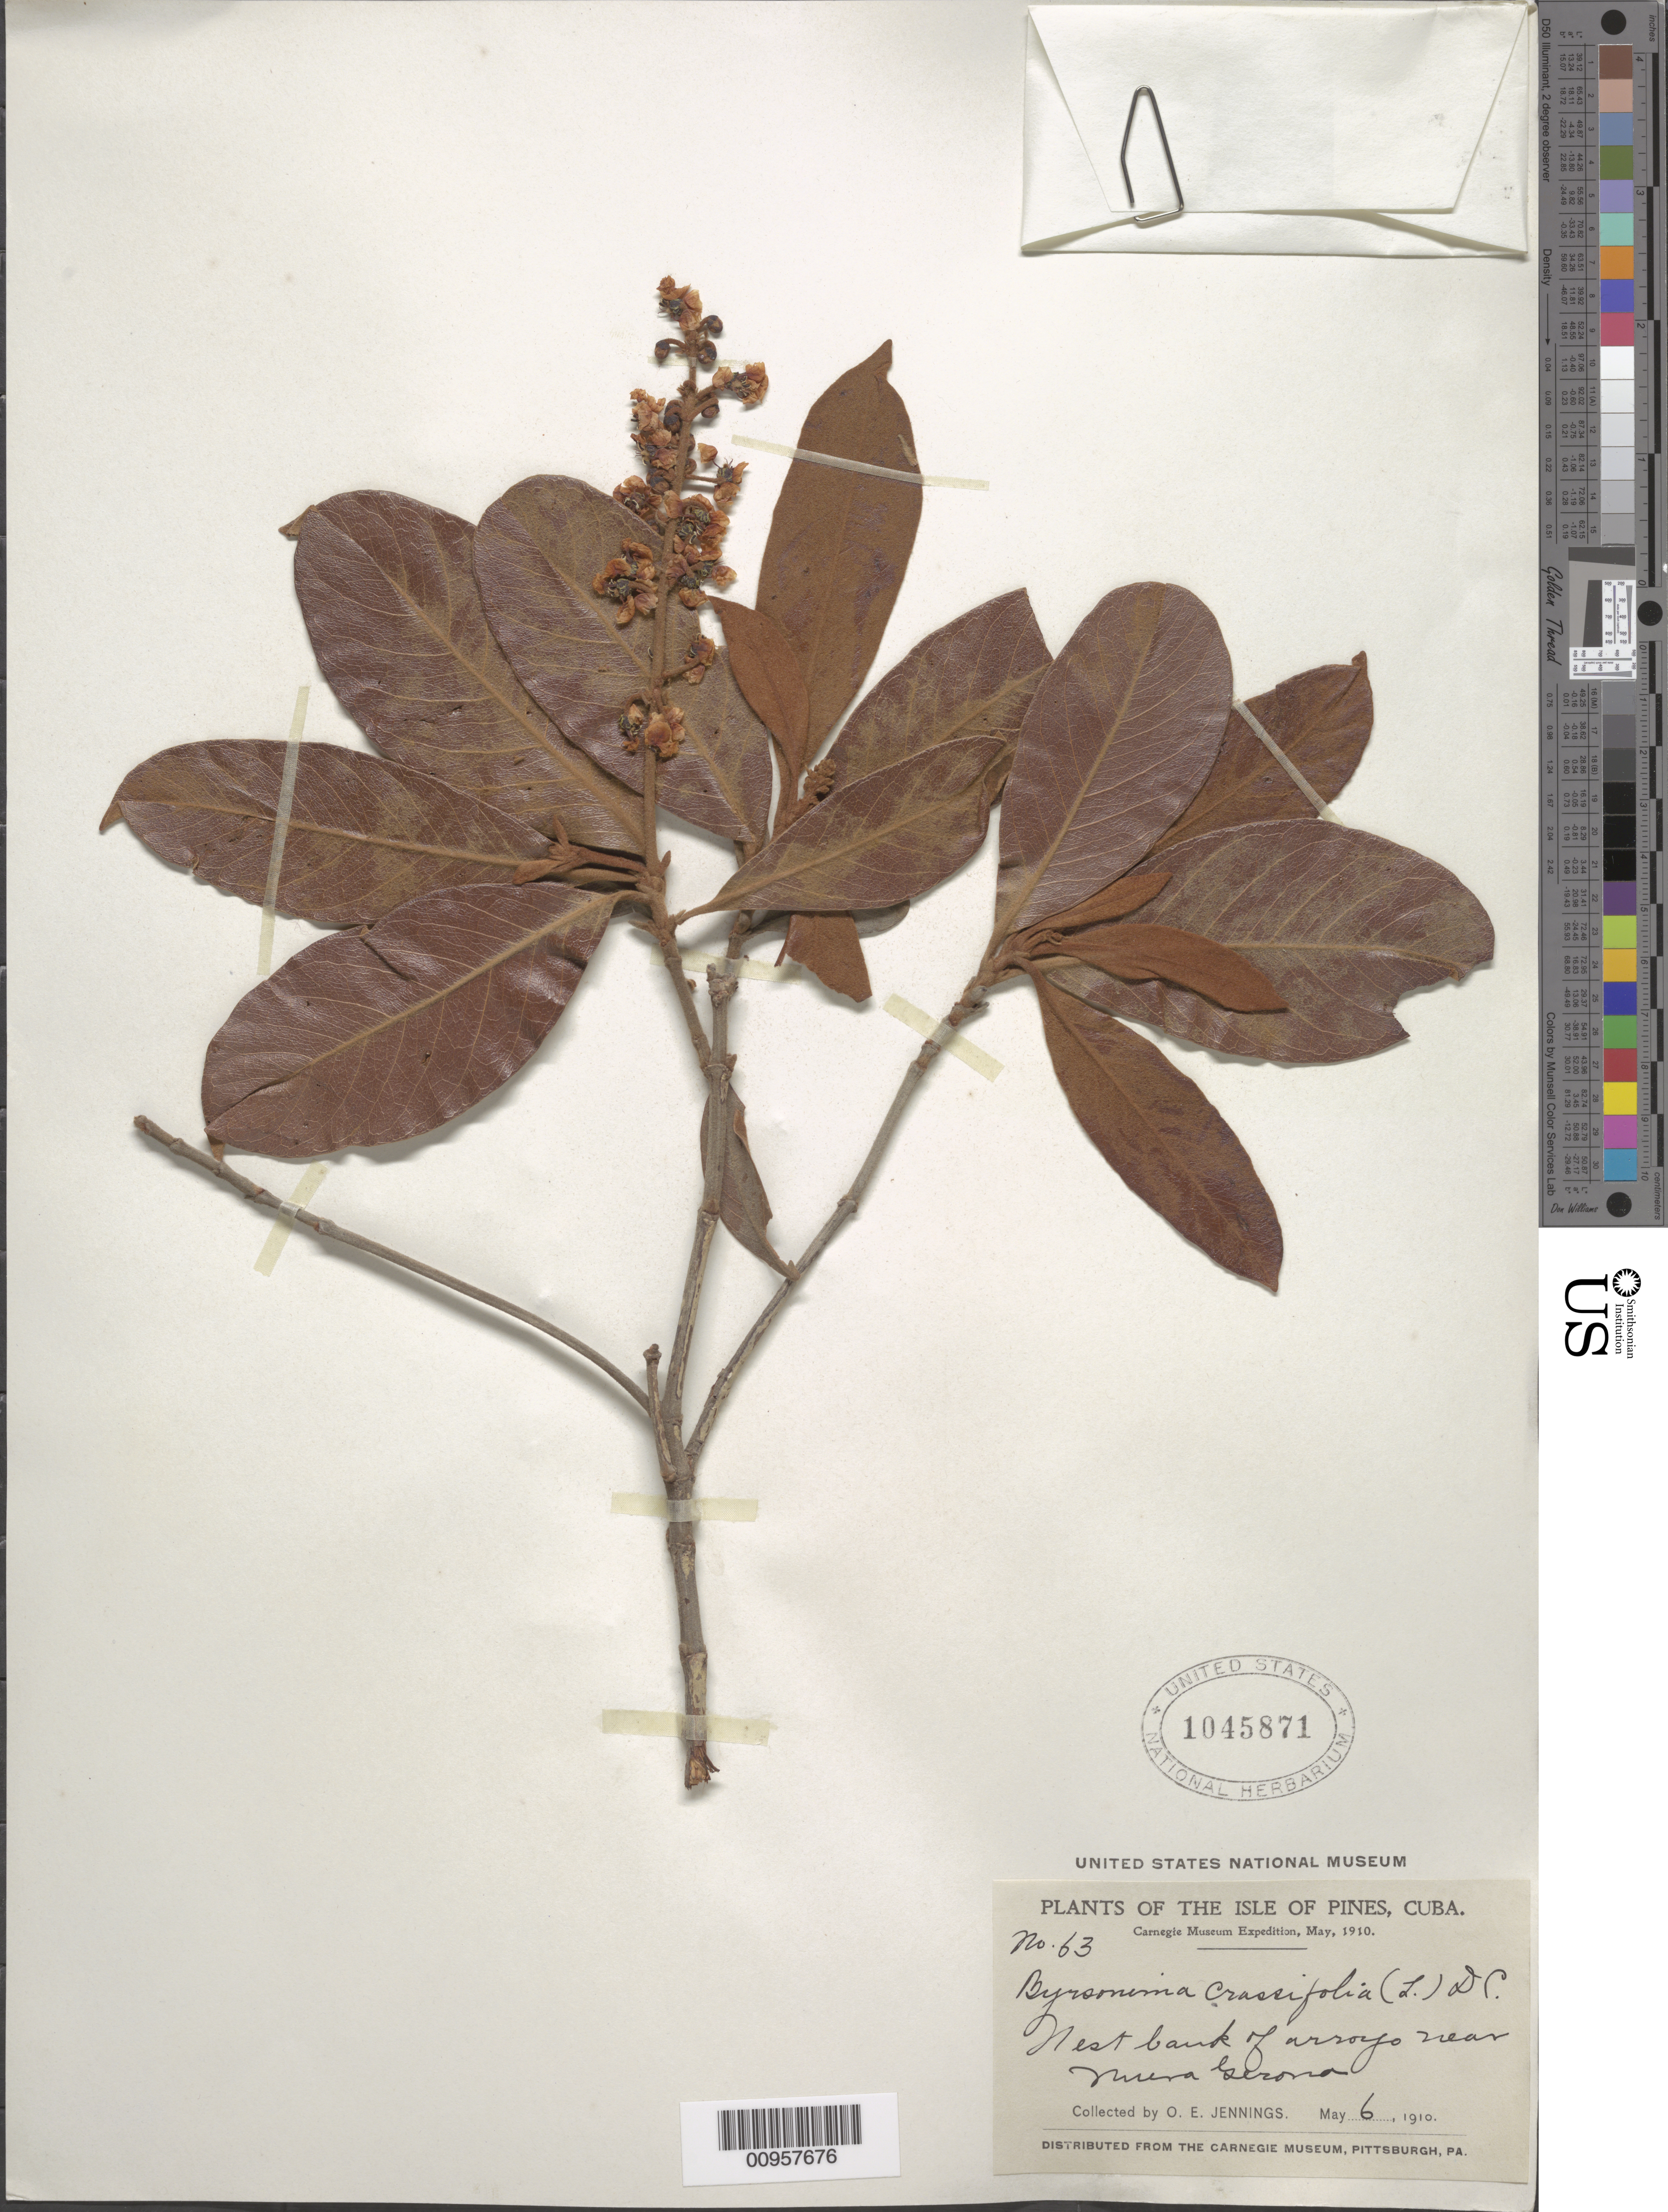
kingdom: Plantae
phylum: Tracheophyta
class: Magnoliopsida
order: Malpighiales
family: Malpighiaceae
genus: Byrsonima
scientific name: Byrsonima crassifolia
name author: (L.) Kunth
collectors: O. E. Jennings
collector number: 63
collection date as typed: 06 May 1910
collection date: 1910-05-06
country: Cuba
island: Isla de la Juventud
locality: West bank of Arroyo near Nueva Gerona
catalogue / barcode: US 1045871